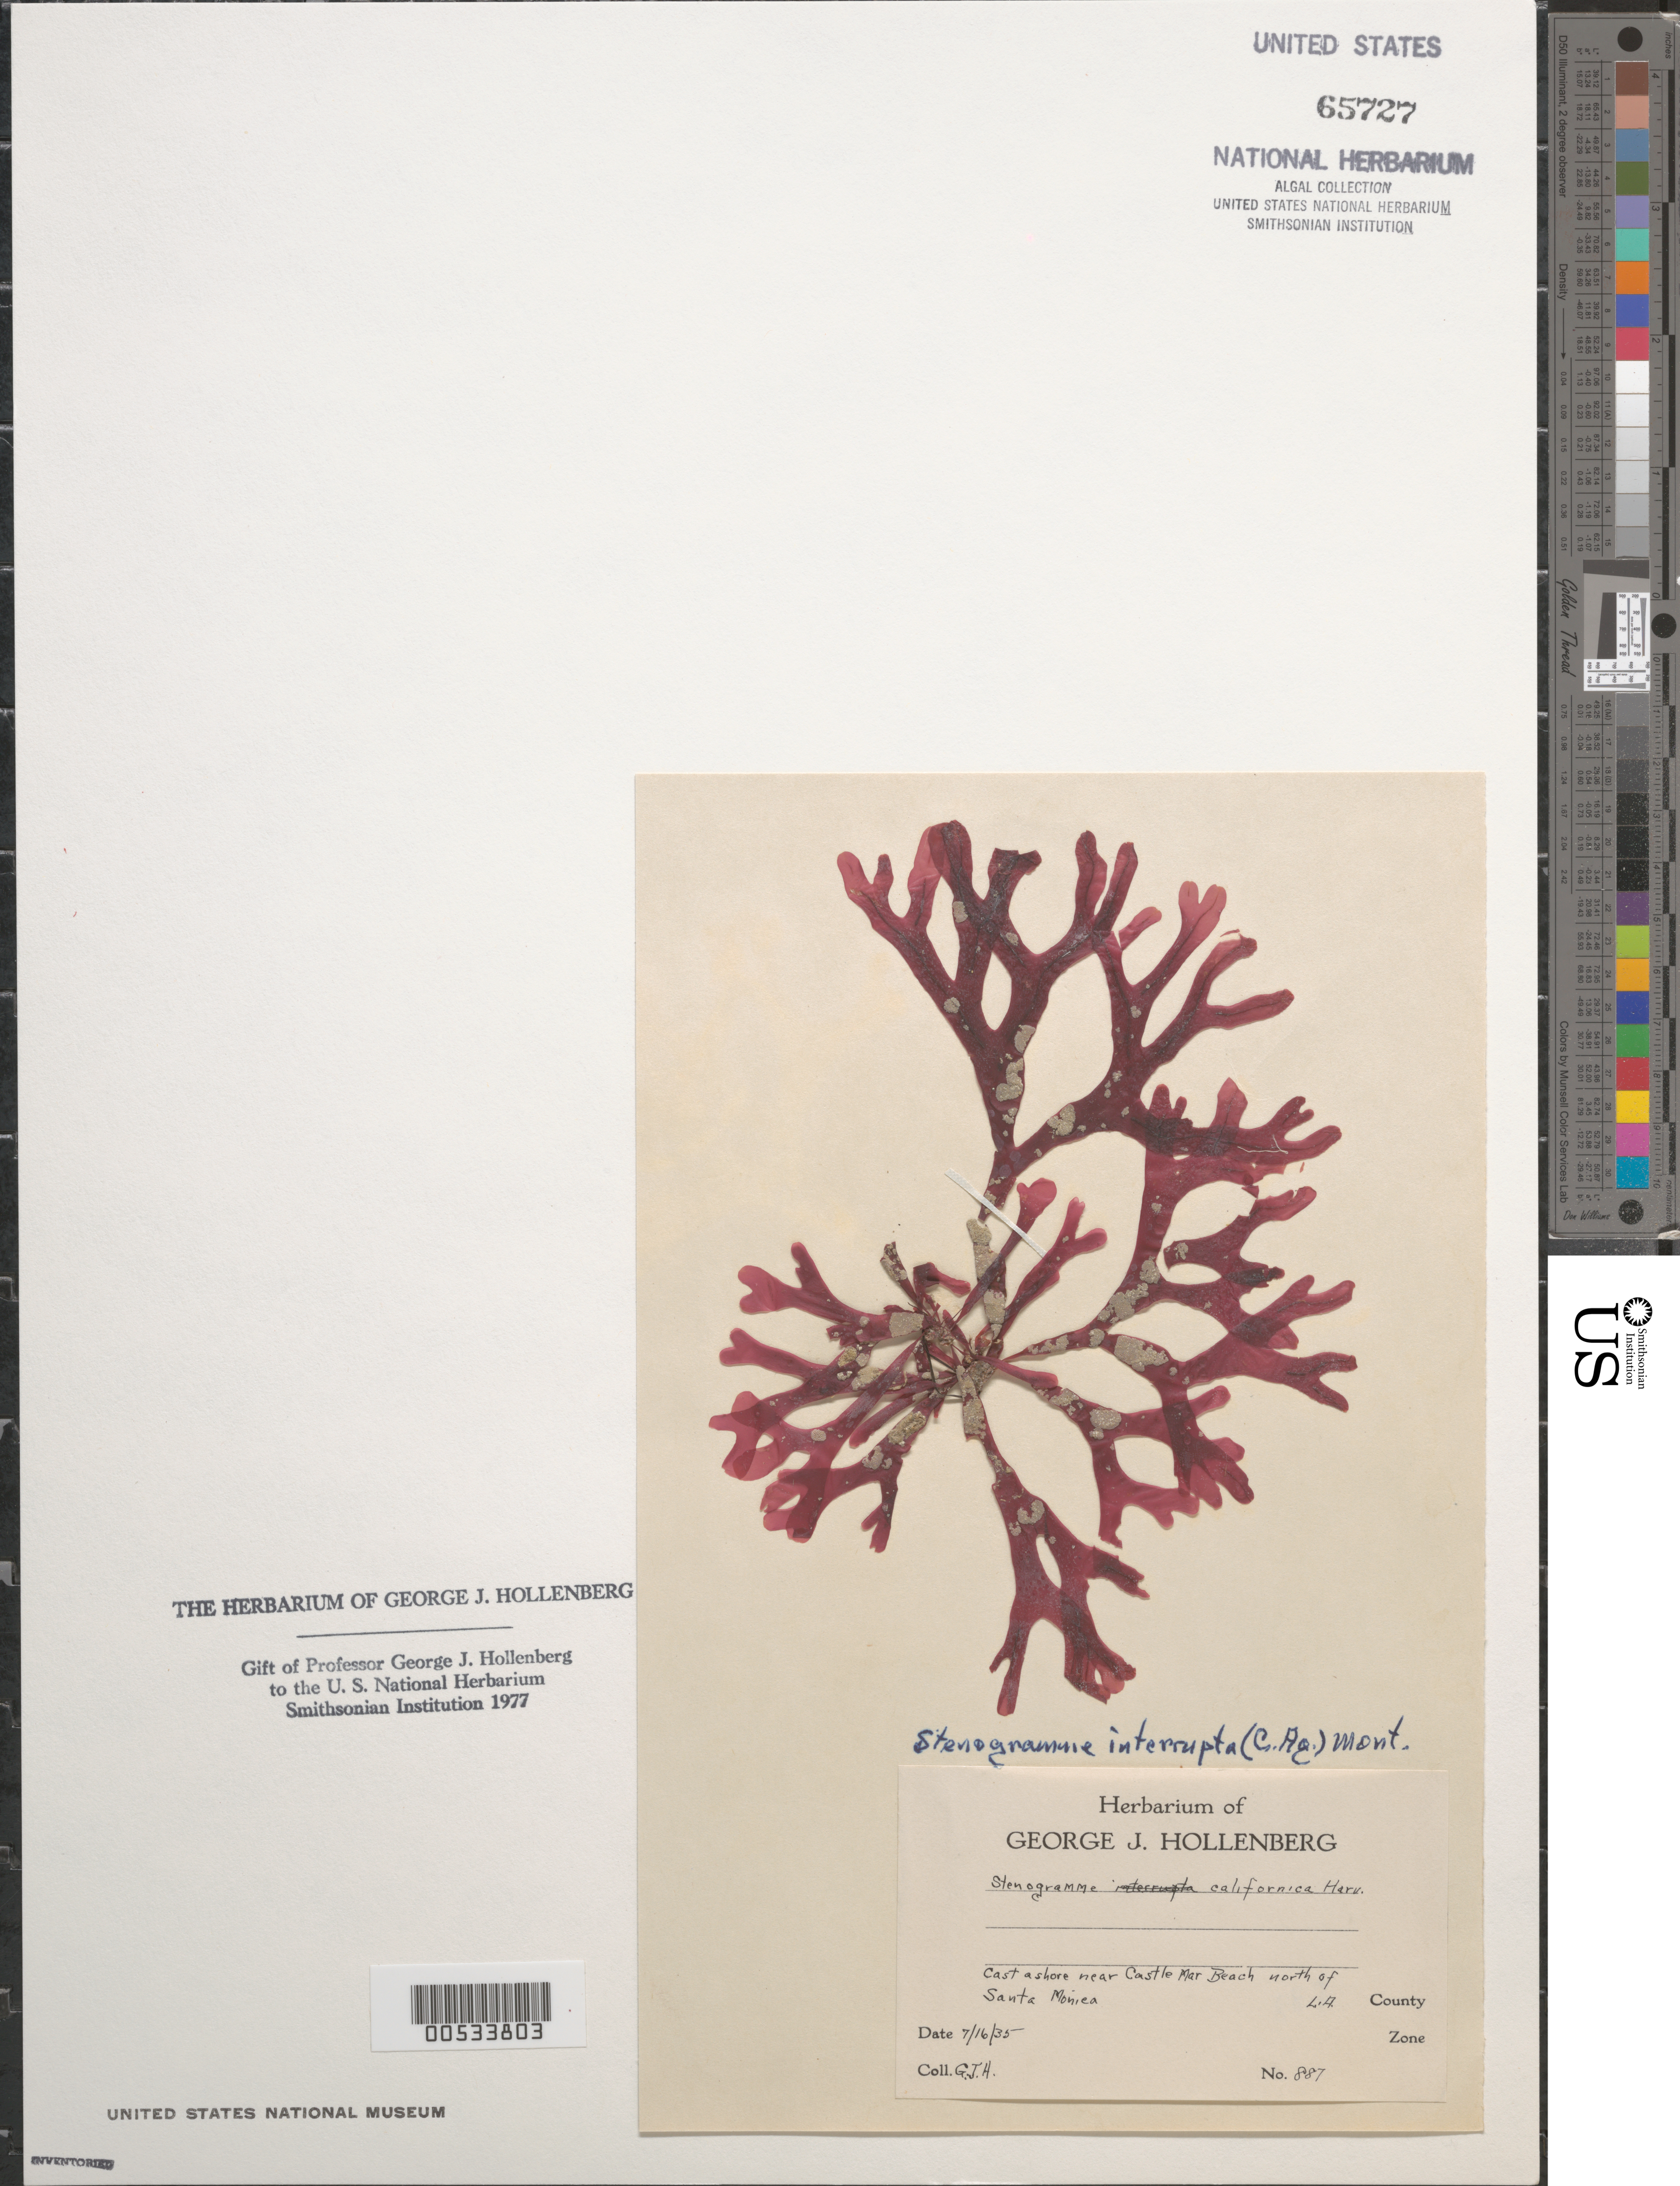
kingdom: Plantae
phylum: Rhodophyta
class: Florideophyceae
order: Gigartinales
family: Phyllophoraceae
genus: Stenogramma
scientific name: Stenogramma interruptum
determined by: Hollenberg, George J.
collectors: G. Hollenberg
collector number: GJH 887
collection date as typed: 16 Jul 1935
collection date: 1935-07-16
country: United States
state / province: California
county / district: Los Angeles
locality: Near Castle Mar Beach north of Santa Monica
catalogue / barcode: US 65727